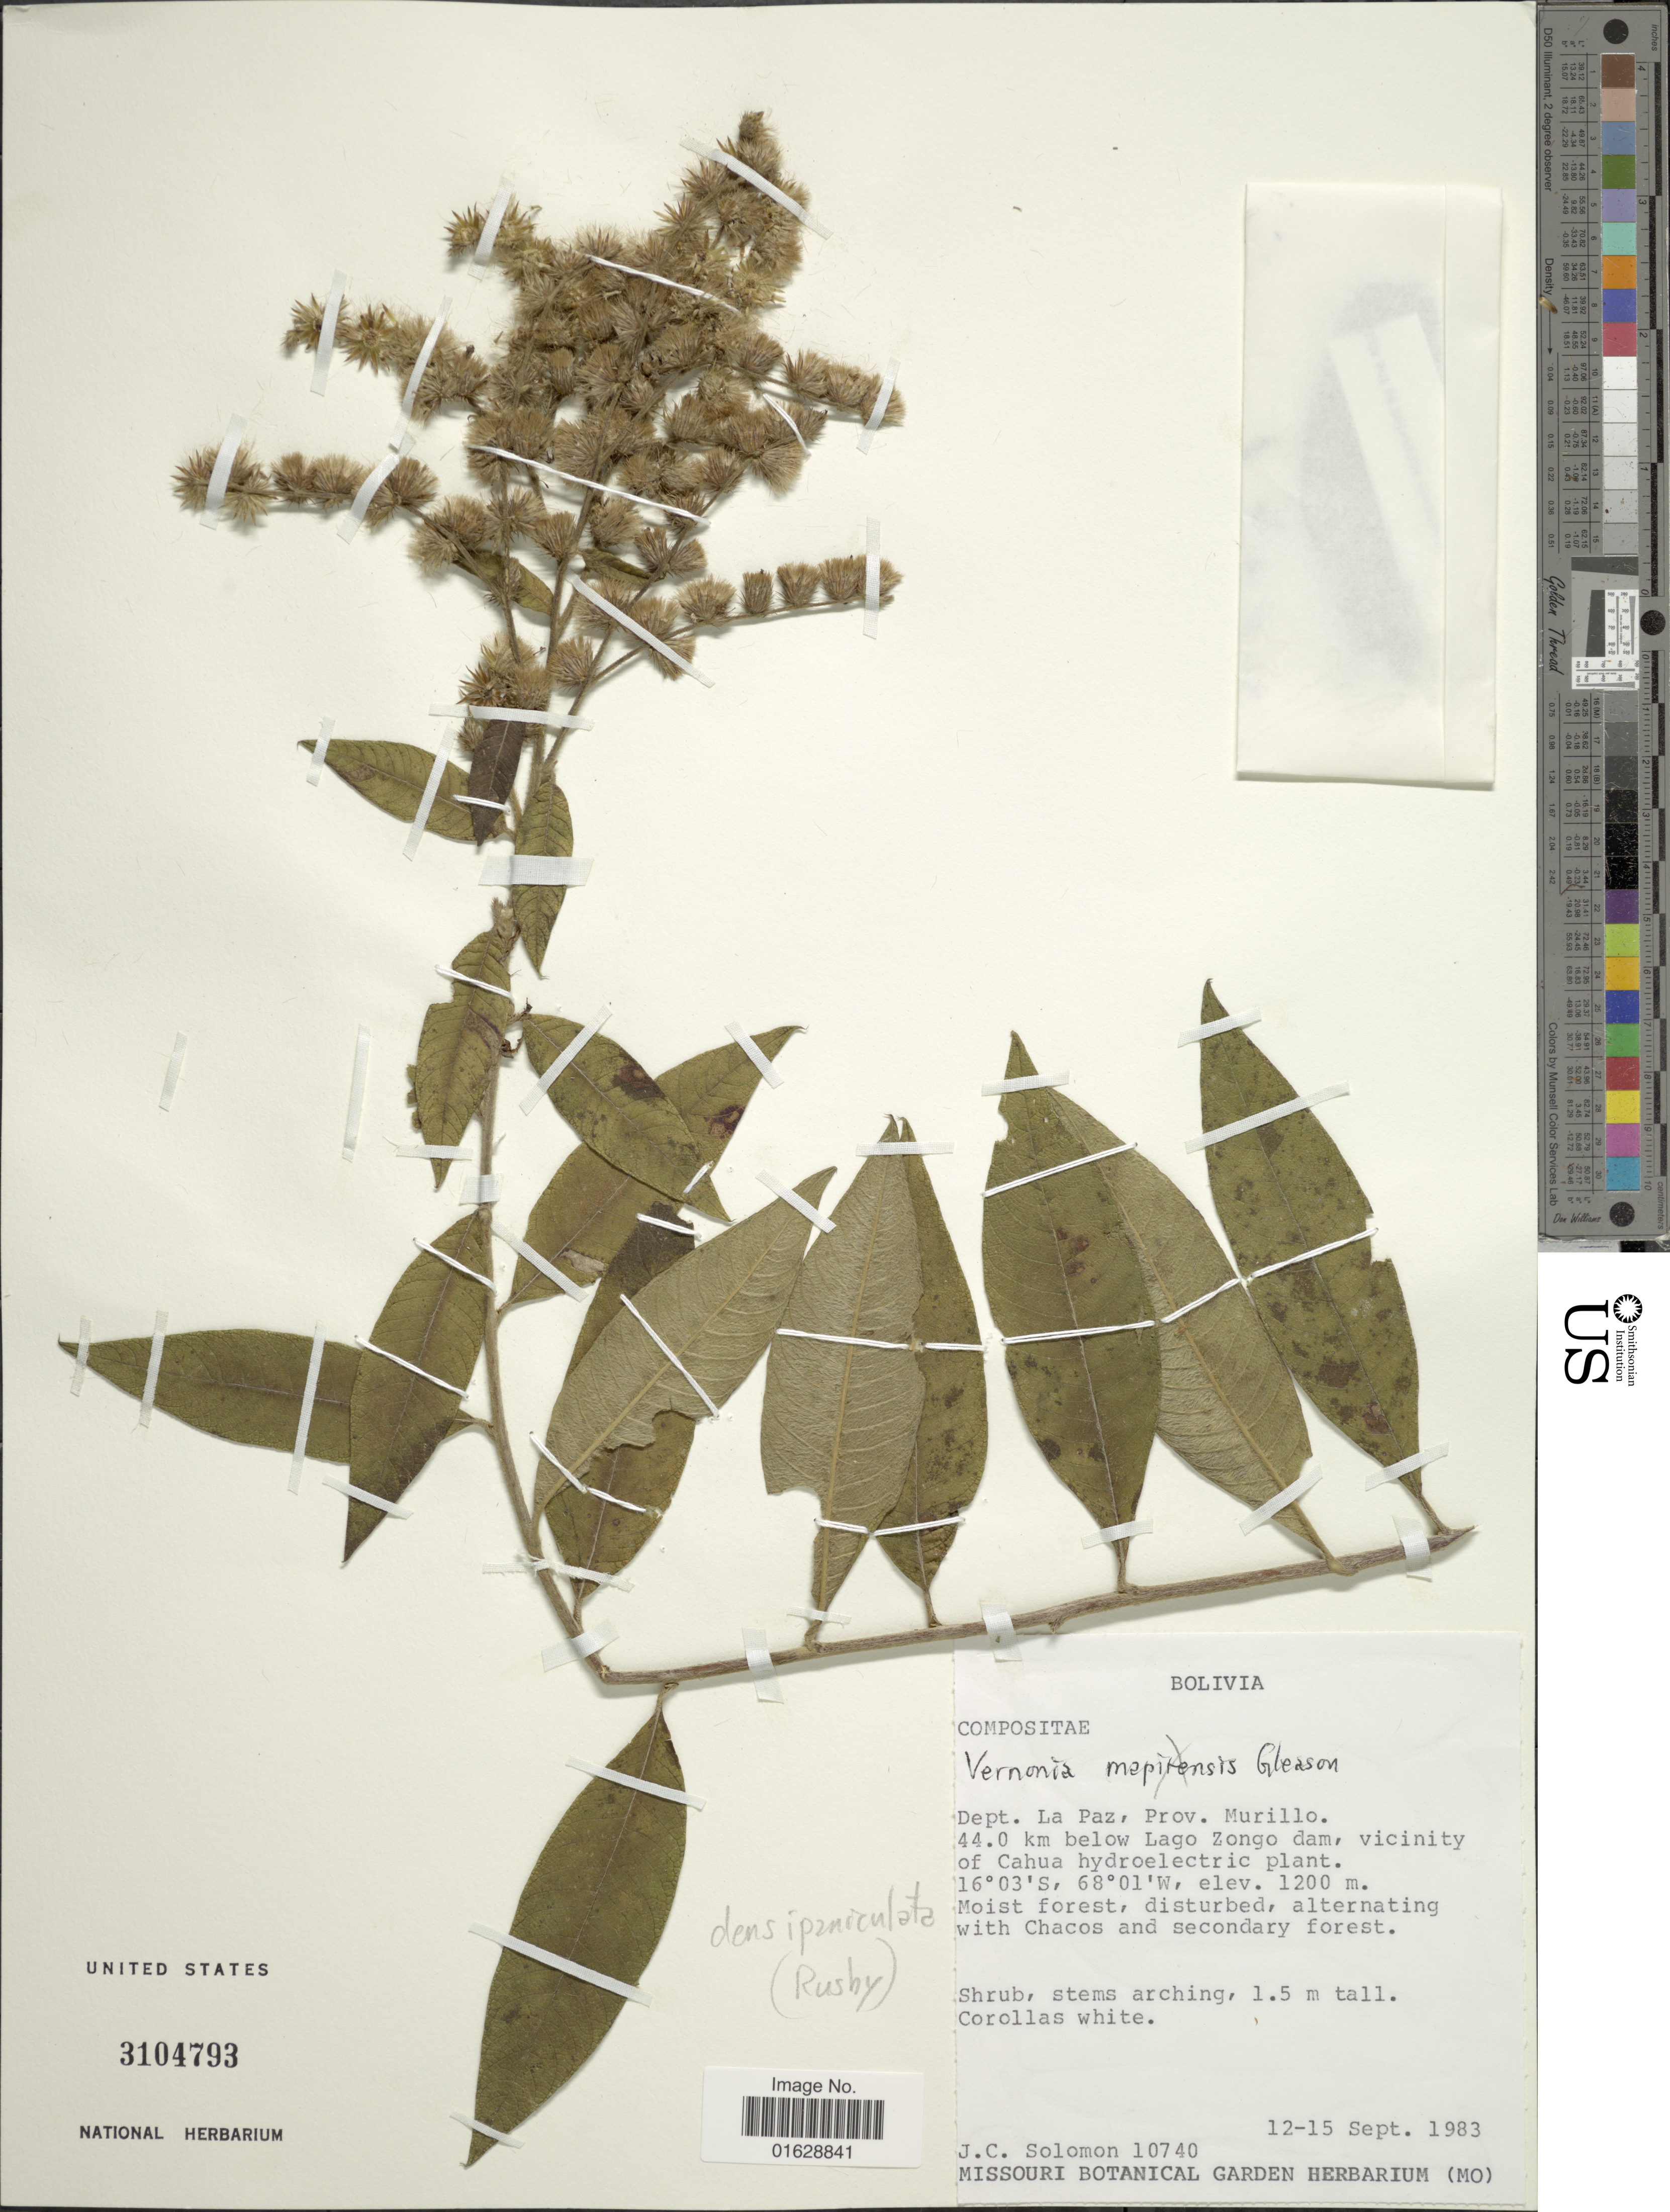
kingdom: Plantae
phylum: Tracheophyta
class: Magnoliopsida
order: Asterales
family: Asteraceae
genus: Lepidaploa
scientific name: Lepidaploa densipaniculata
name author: (Rusby) H. Rob.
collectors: J. C. Solomon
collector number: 10740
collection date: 1983-09-12/1983-09-15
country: Bolivia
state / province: La Paz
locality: Prov. Murillo. 44.0 km below Lago Zongo dam, vicinity of Cahua hydroelectric plant.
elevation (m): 1200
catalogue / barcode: US 3104793